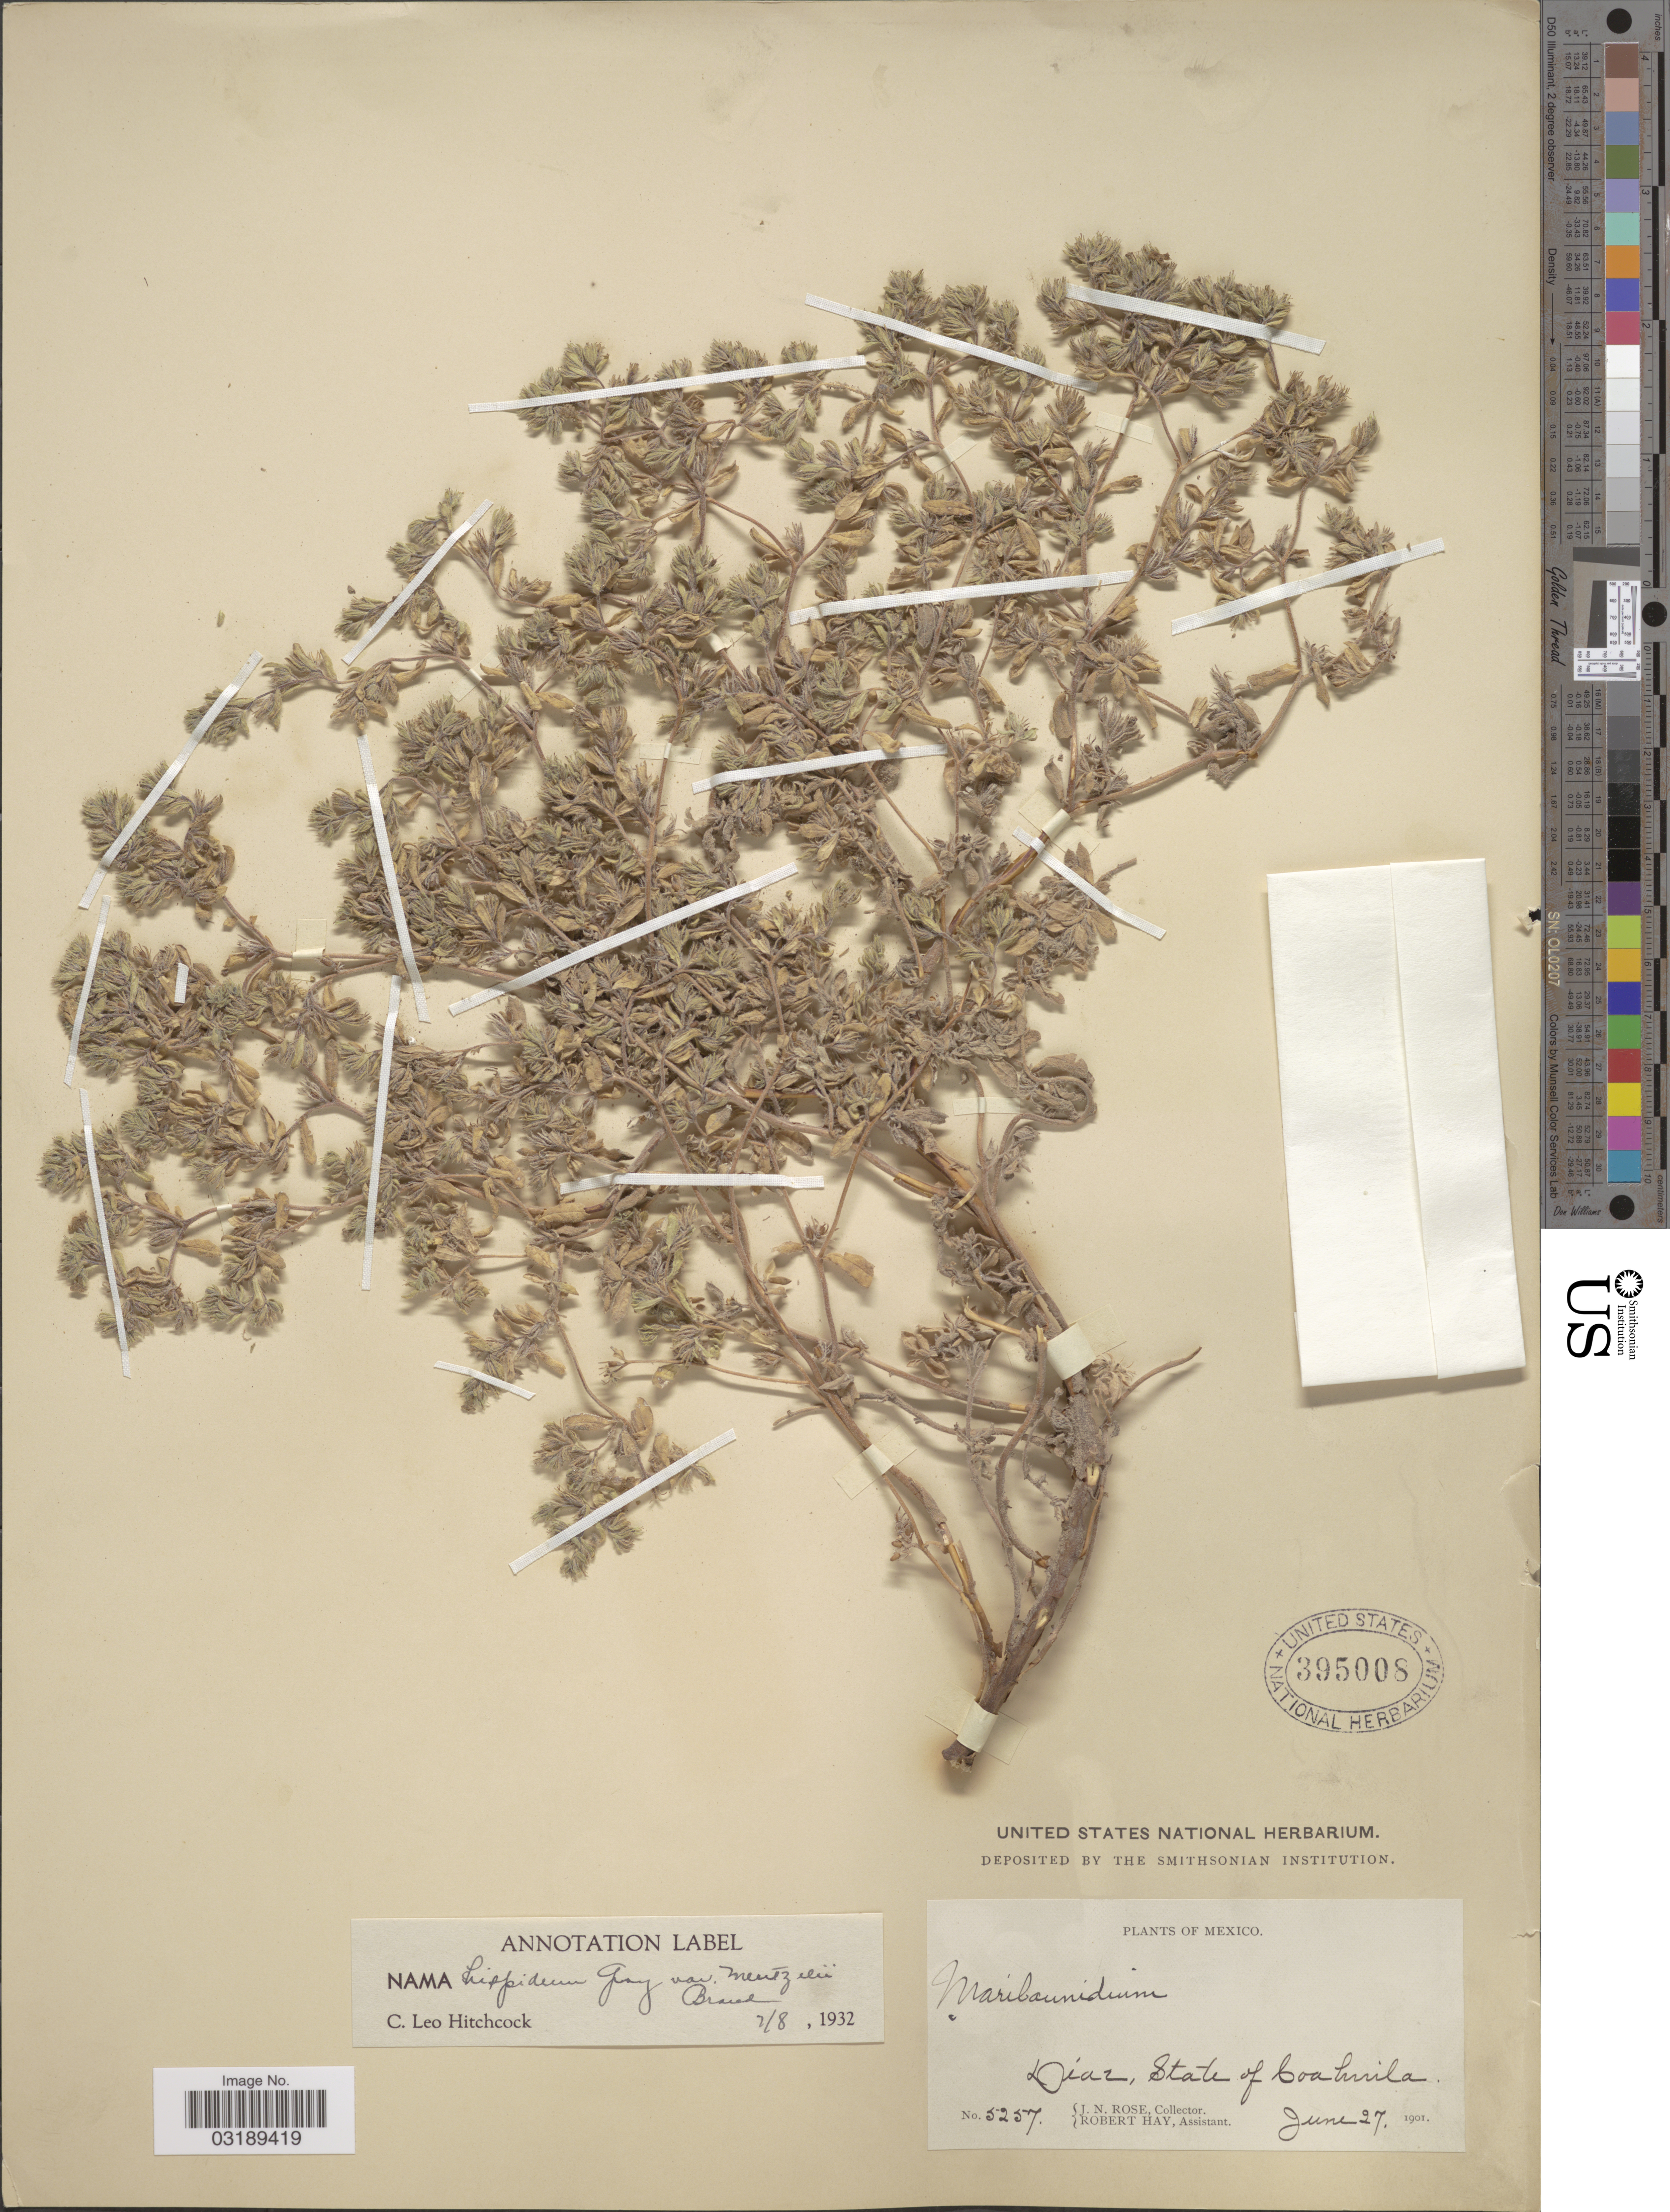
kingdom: Plantae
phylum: Tracheophyta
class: Magnoliopsida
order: Boraginales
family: Namaceae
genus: Nama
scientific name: Nama sp.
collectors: J. N. Rose & R. Hay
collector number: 5257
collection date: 1901-06-27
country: Mexico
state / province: Coahuila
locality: Diaz.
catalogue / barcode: US 395008